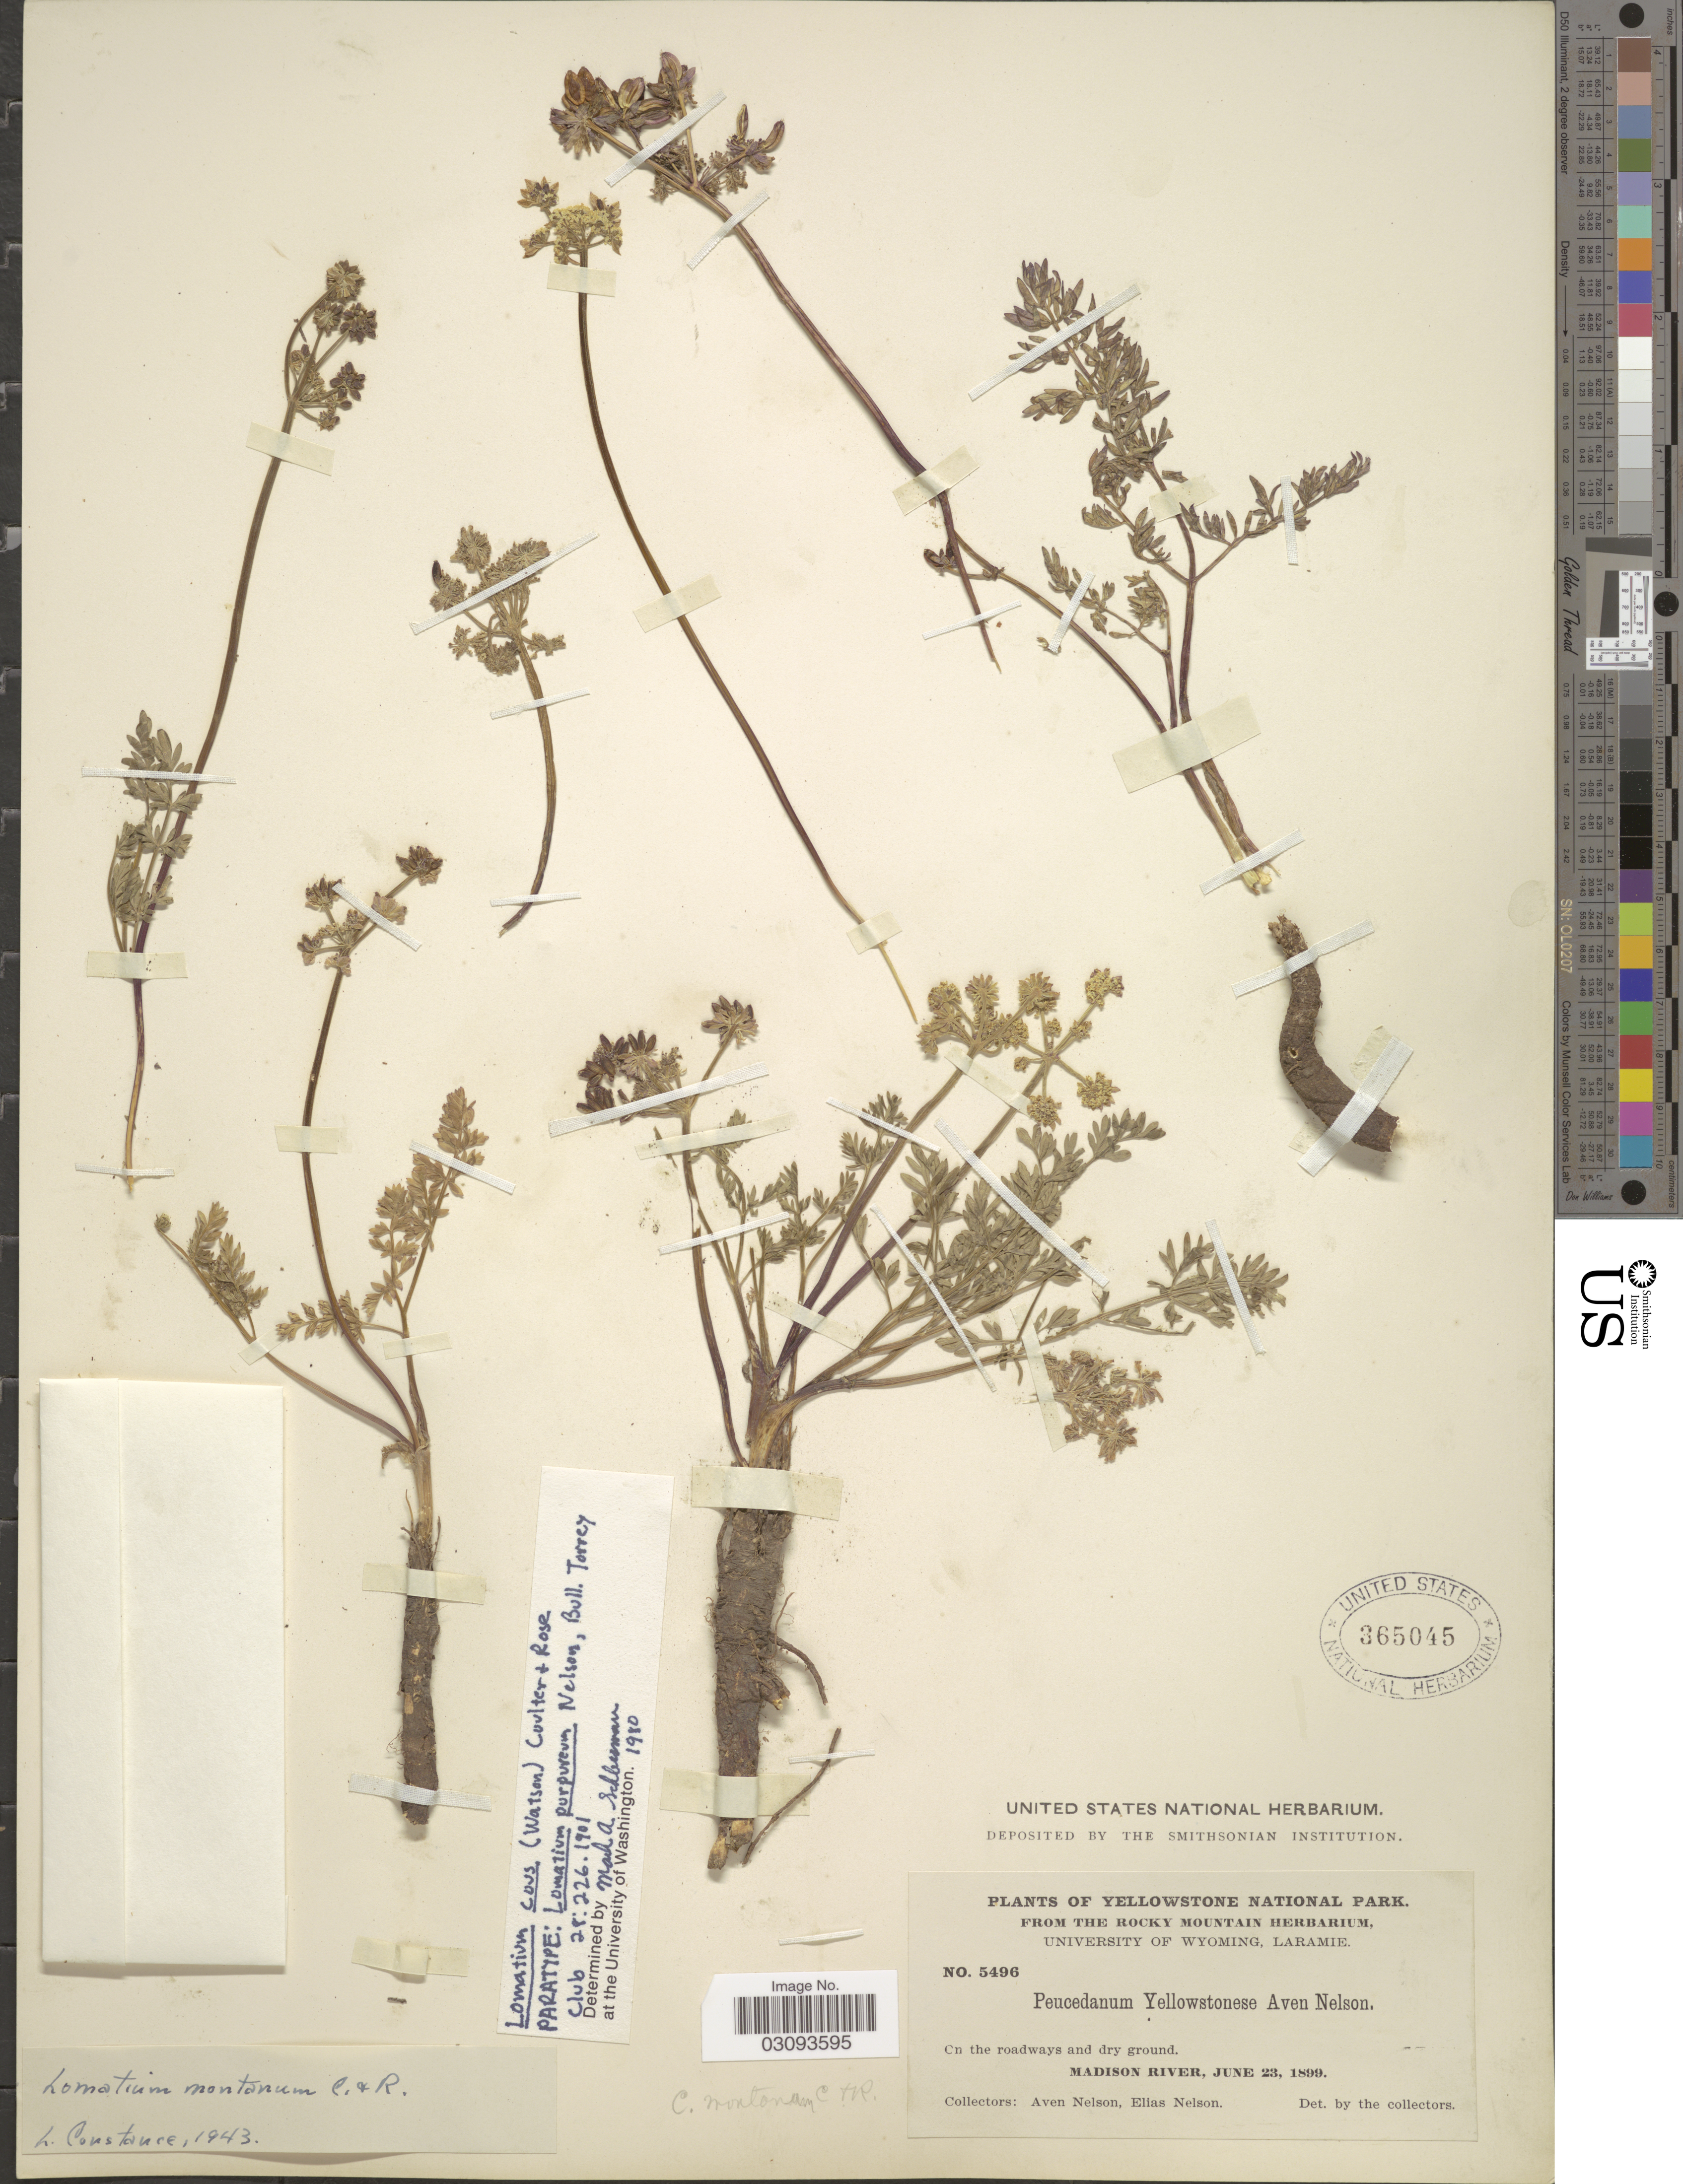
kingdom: Plantae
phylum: Tracheophyta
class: Magnoliopsida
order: Apiales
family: Apiaceae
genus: Lomatium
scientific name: Lomatium cous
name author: (S. Watson) J.M. Coult. & Rose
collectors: A. Nelson & E. Nelson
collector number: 5496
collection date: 1899-06-23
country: United States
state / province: Wyoming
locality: Yellowstone National Park. Madison River.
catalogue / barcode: US 365045